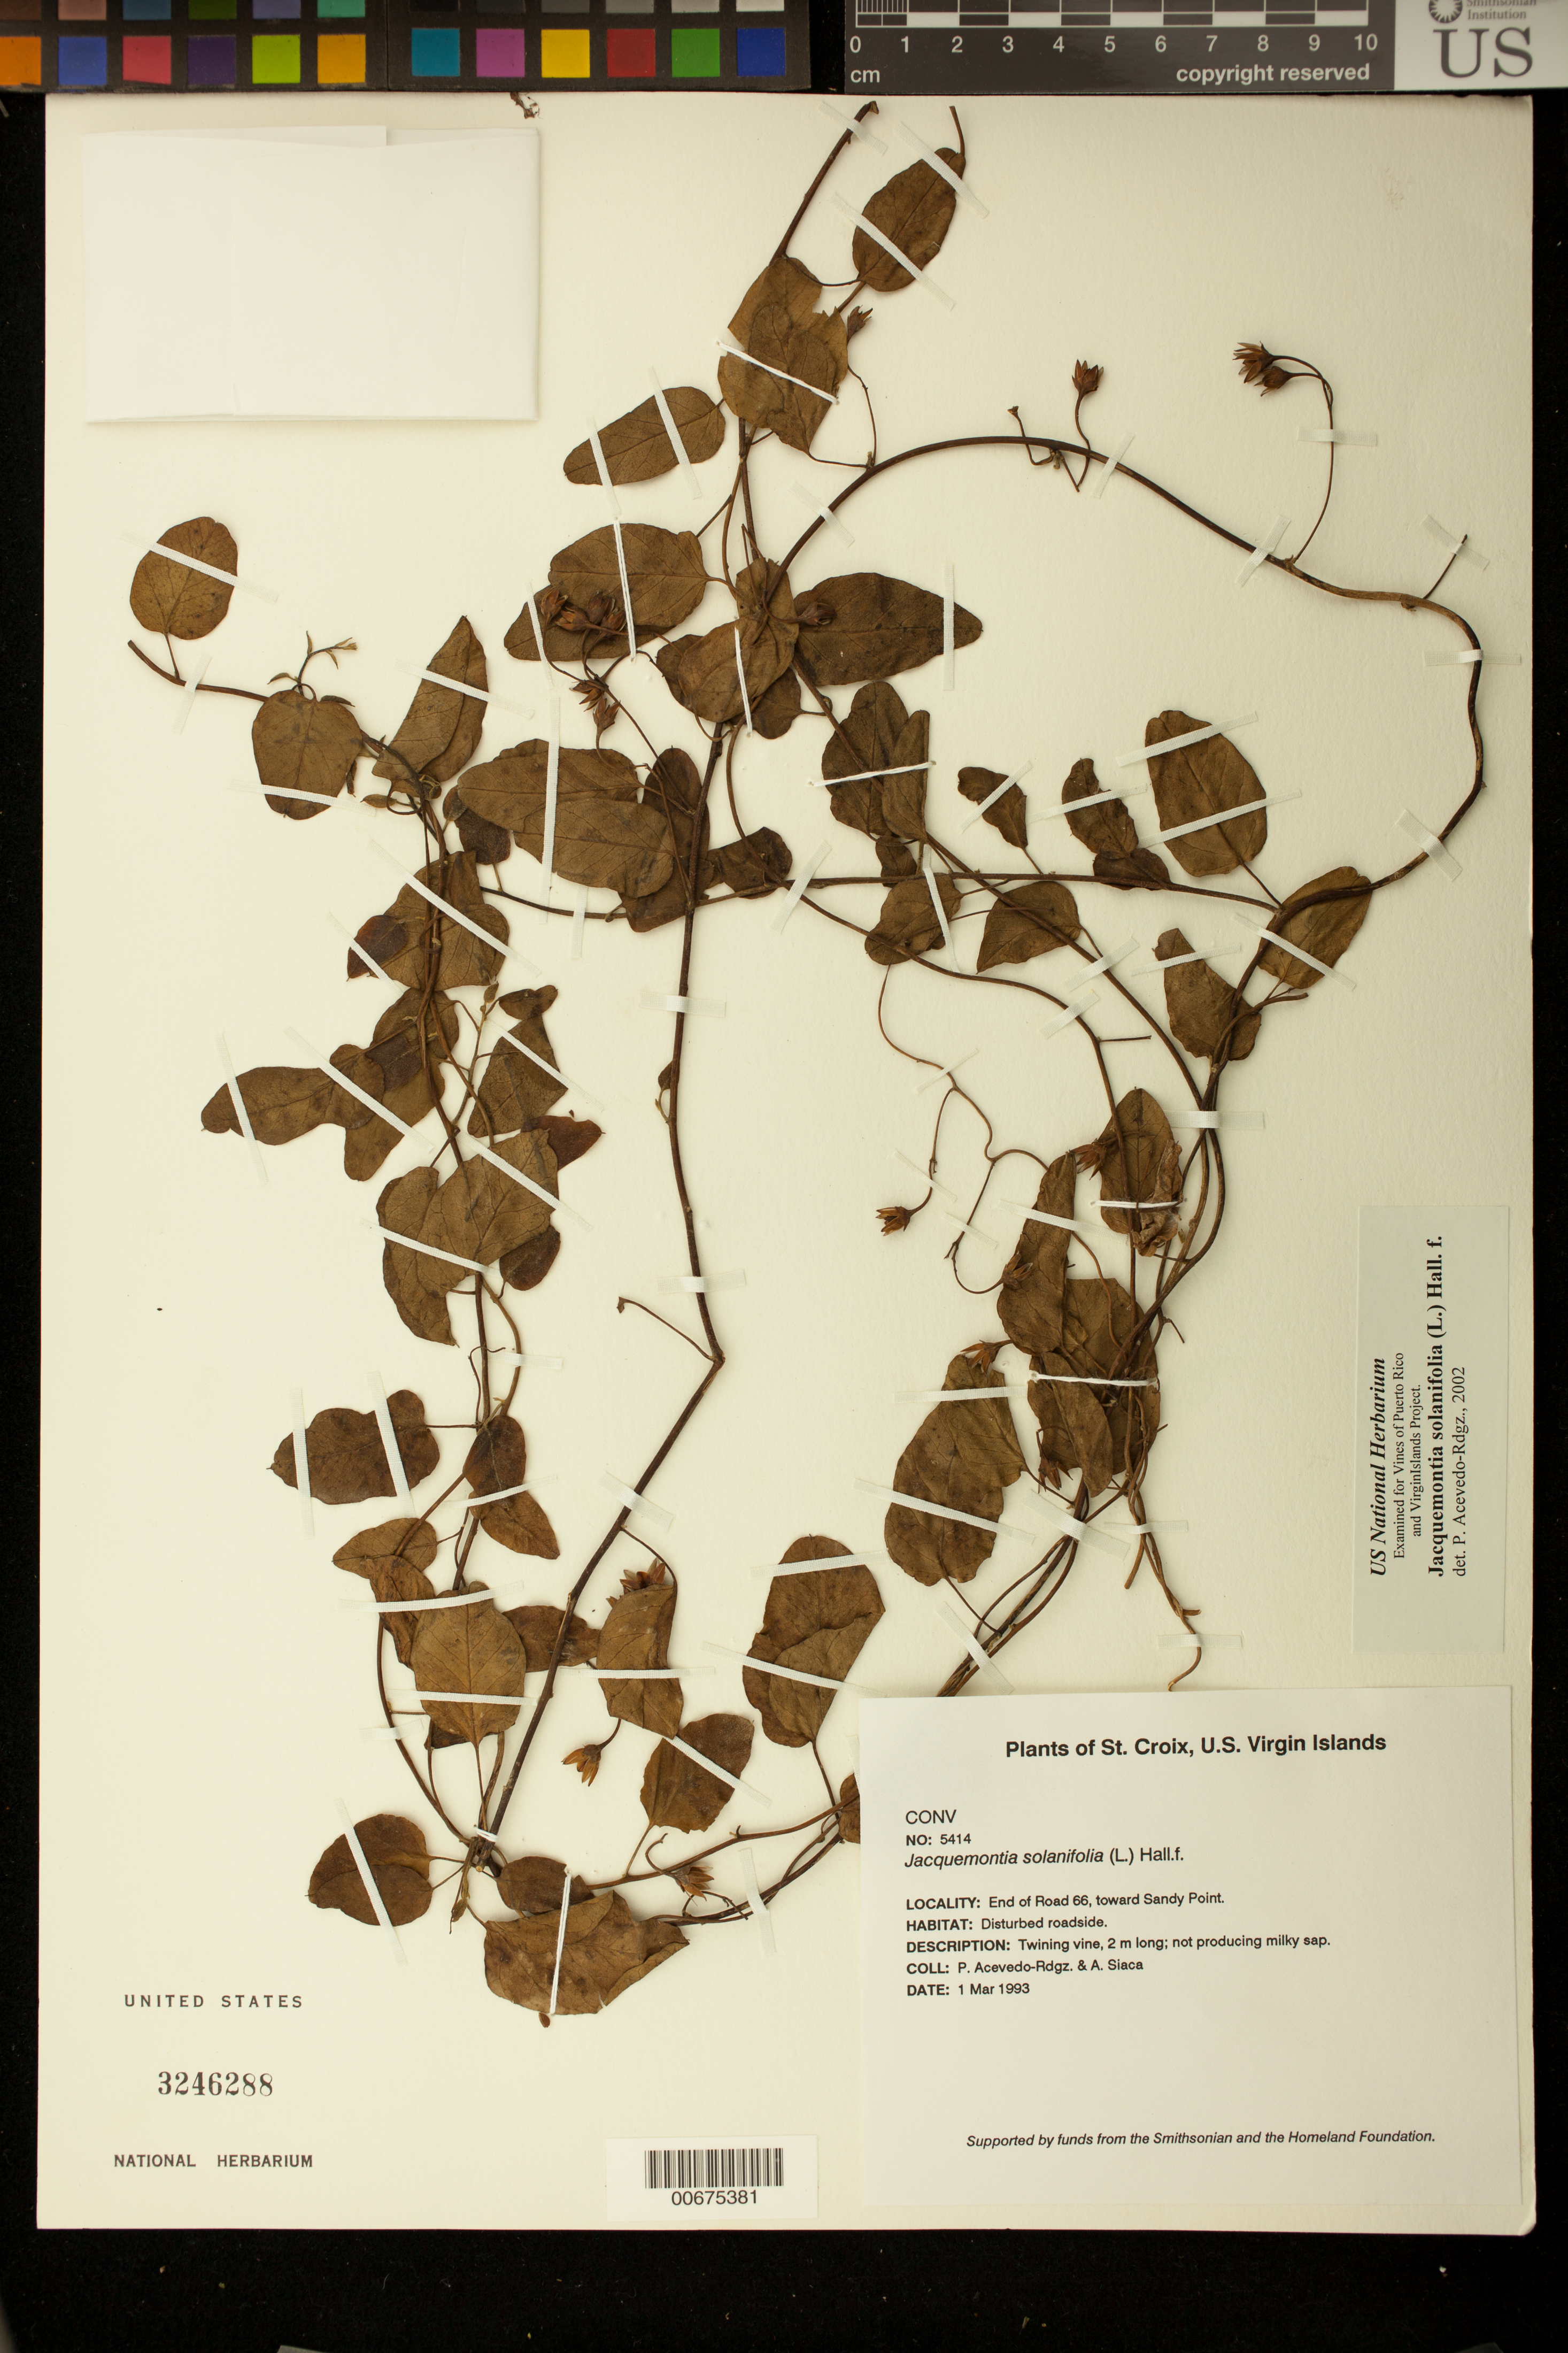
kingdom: Plantae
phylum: Tracheophyta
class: Magnoliopsida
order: Solanales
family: Convolvulaceae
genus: Jacquemontia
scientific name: Jacquemontia solanifolia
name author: (L.) Hallier f.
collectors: P. Acevedo-Rodr. & A. Siaca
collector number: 5414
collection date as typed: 01 Mar 1993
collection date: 1993-03-01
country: U.S. Virgin Islands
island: St. Croix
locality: End of Road 66, toward Sandy Point.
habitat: Disturbed roadside.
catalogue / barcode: US 3246288